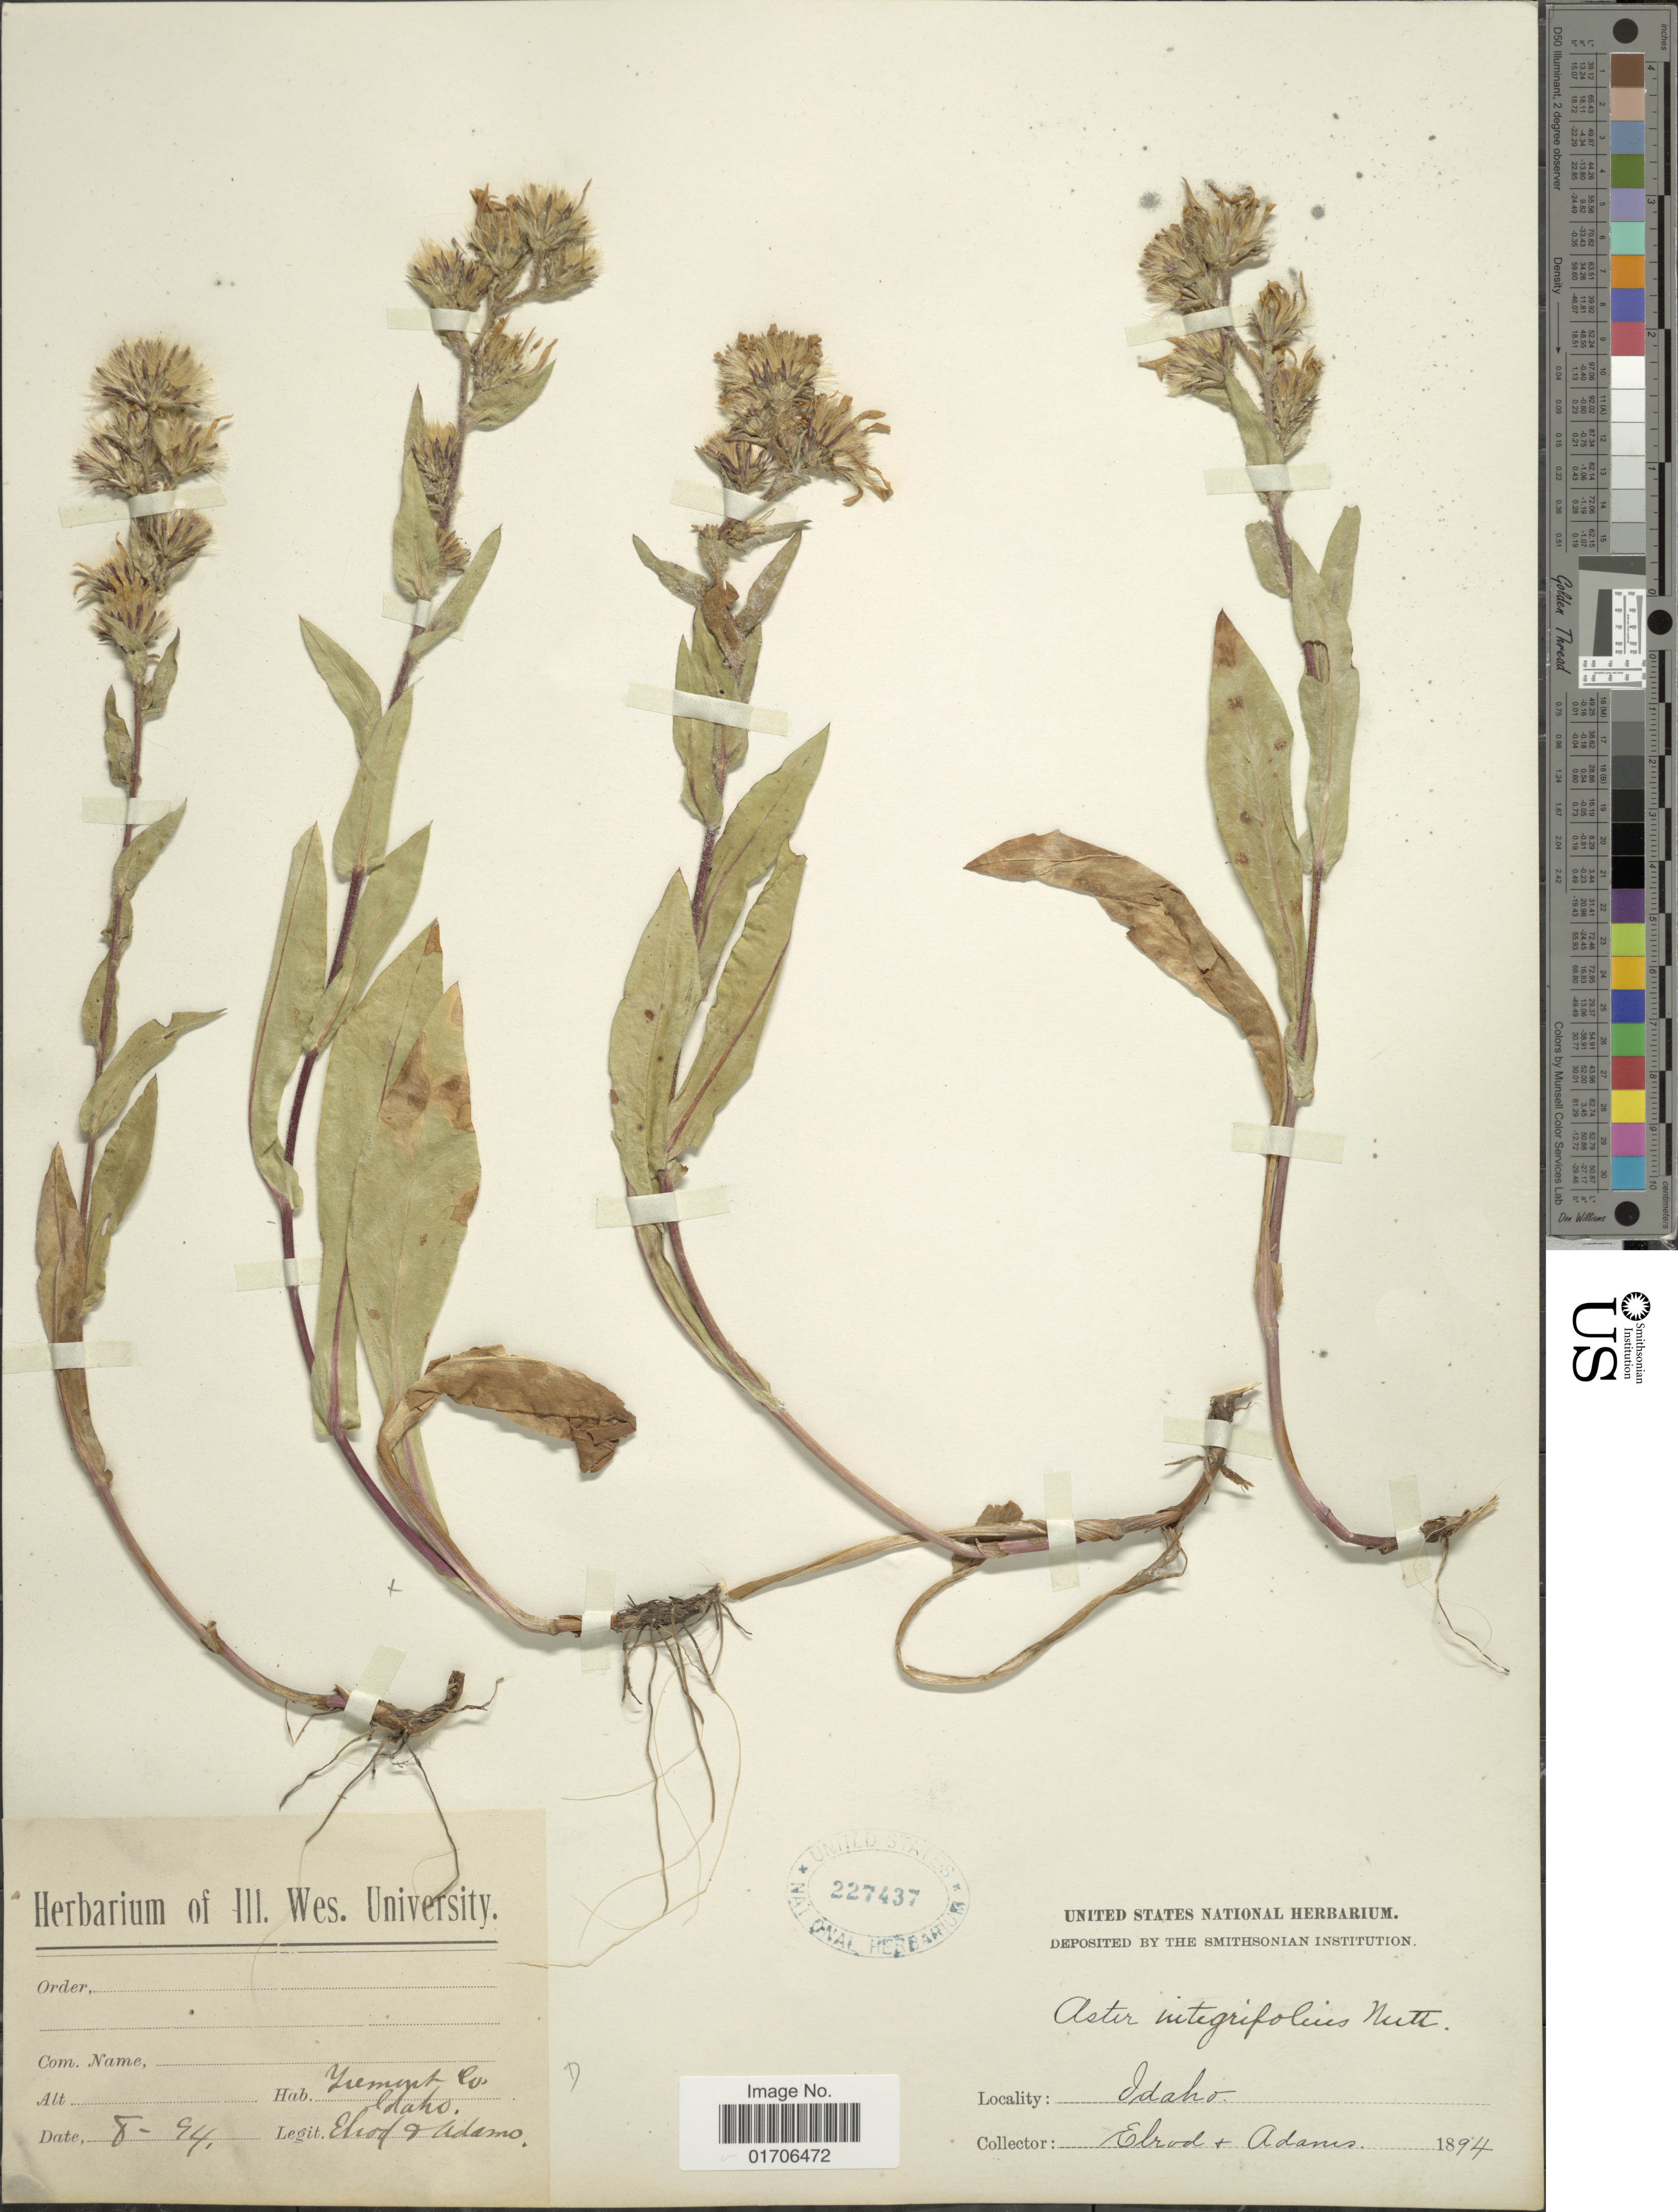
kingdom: Plantae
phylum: Tracheophyta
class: Magnoliopsida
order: Asterales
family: Asteraceae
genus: Eurybia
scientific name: Eurybia integrifolia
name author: (Nutt.) G.L. Nesom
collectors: Elrod & Adams, --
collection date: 1894-08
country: United States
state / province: Idaho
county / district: Fremont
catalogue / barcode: US 227437